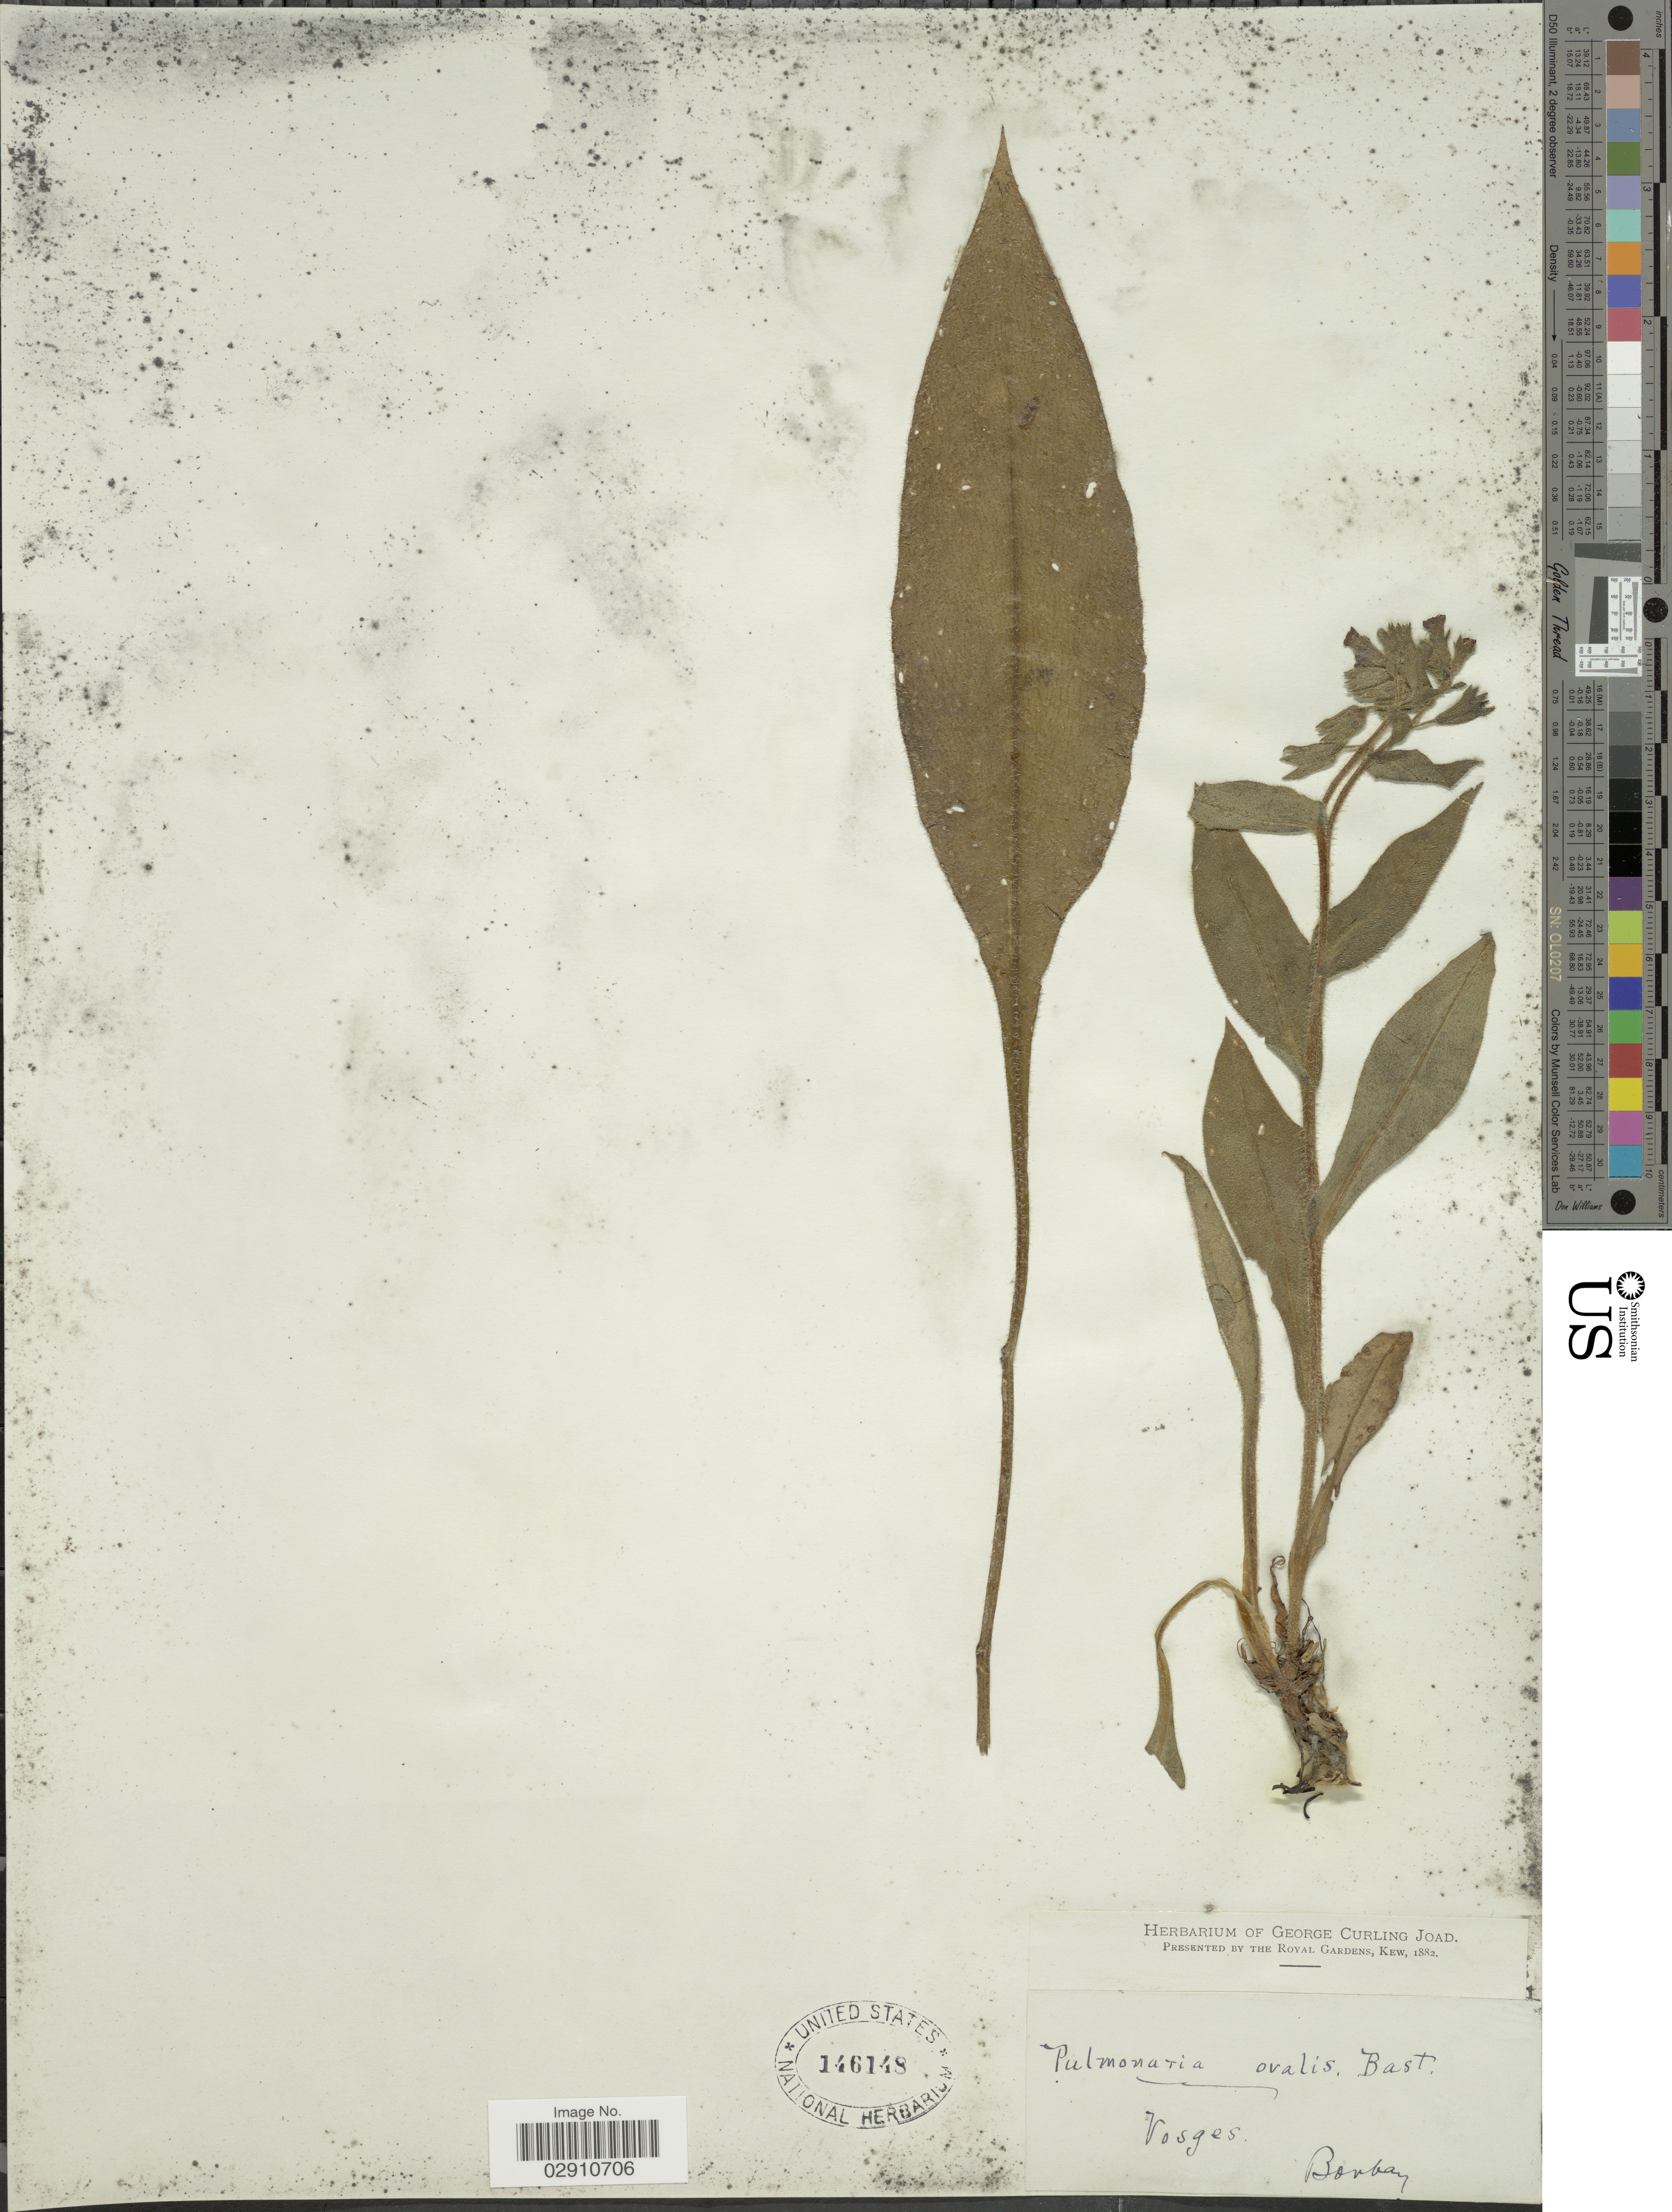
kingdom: Plantae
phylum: Tracheophyta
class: Magnoliopsida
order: Boraginales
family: Boraginaceae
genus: Pulmonaria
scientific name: Pulmonaria x ovalis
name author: Bastard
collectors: V. von Borbás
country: France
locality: Vosges.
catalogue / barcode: US 146148